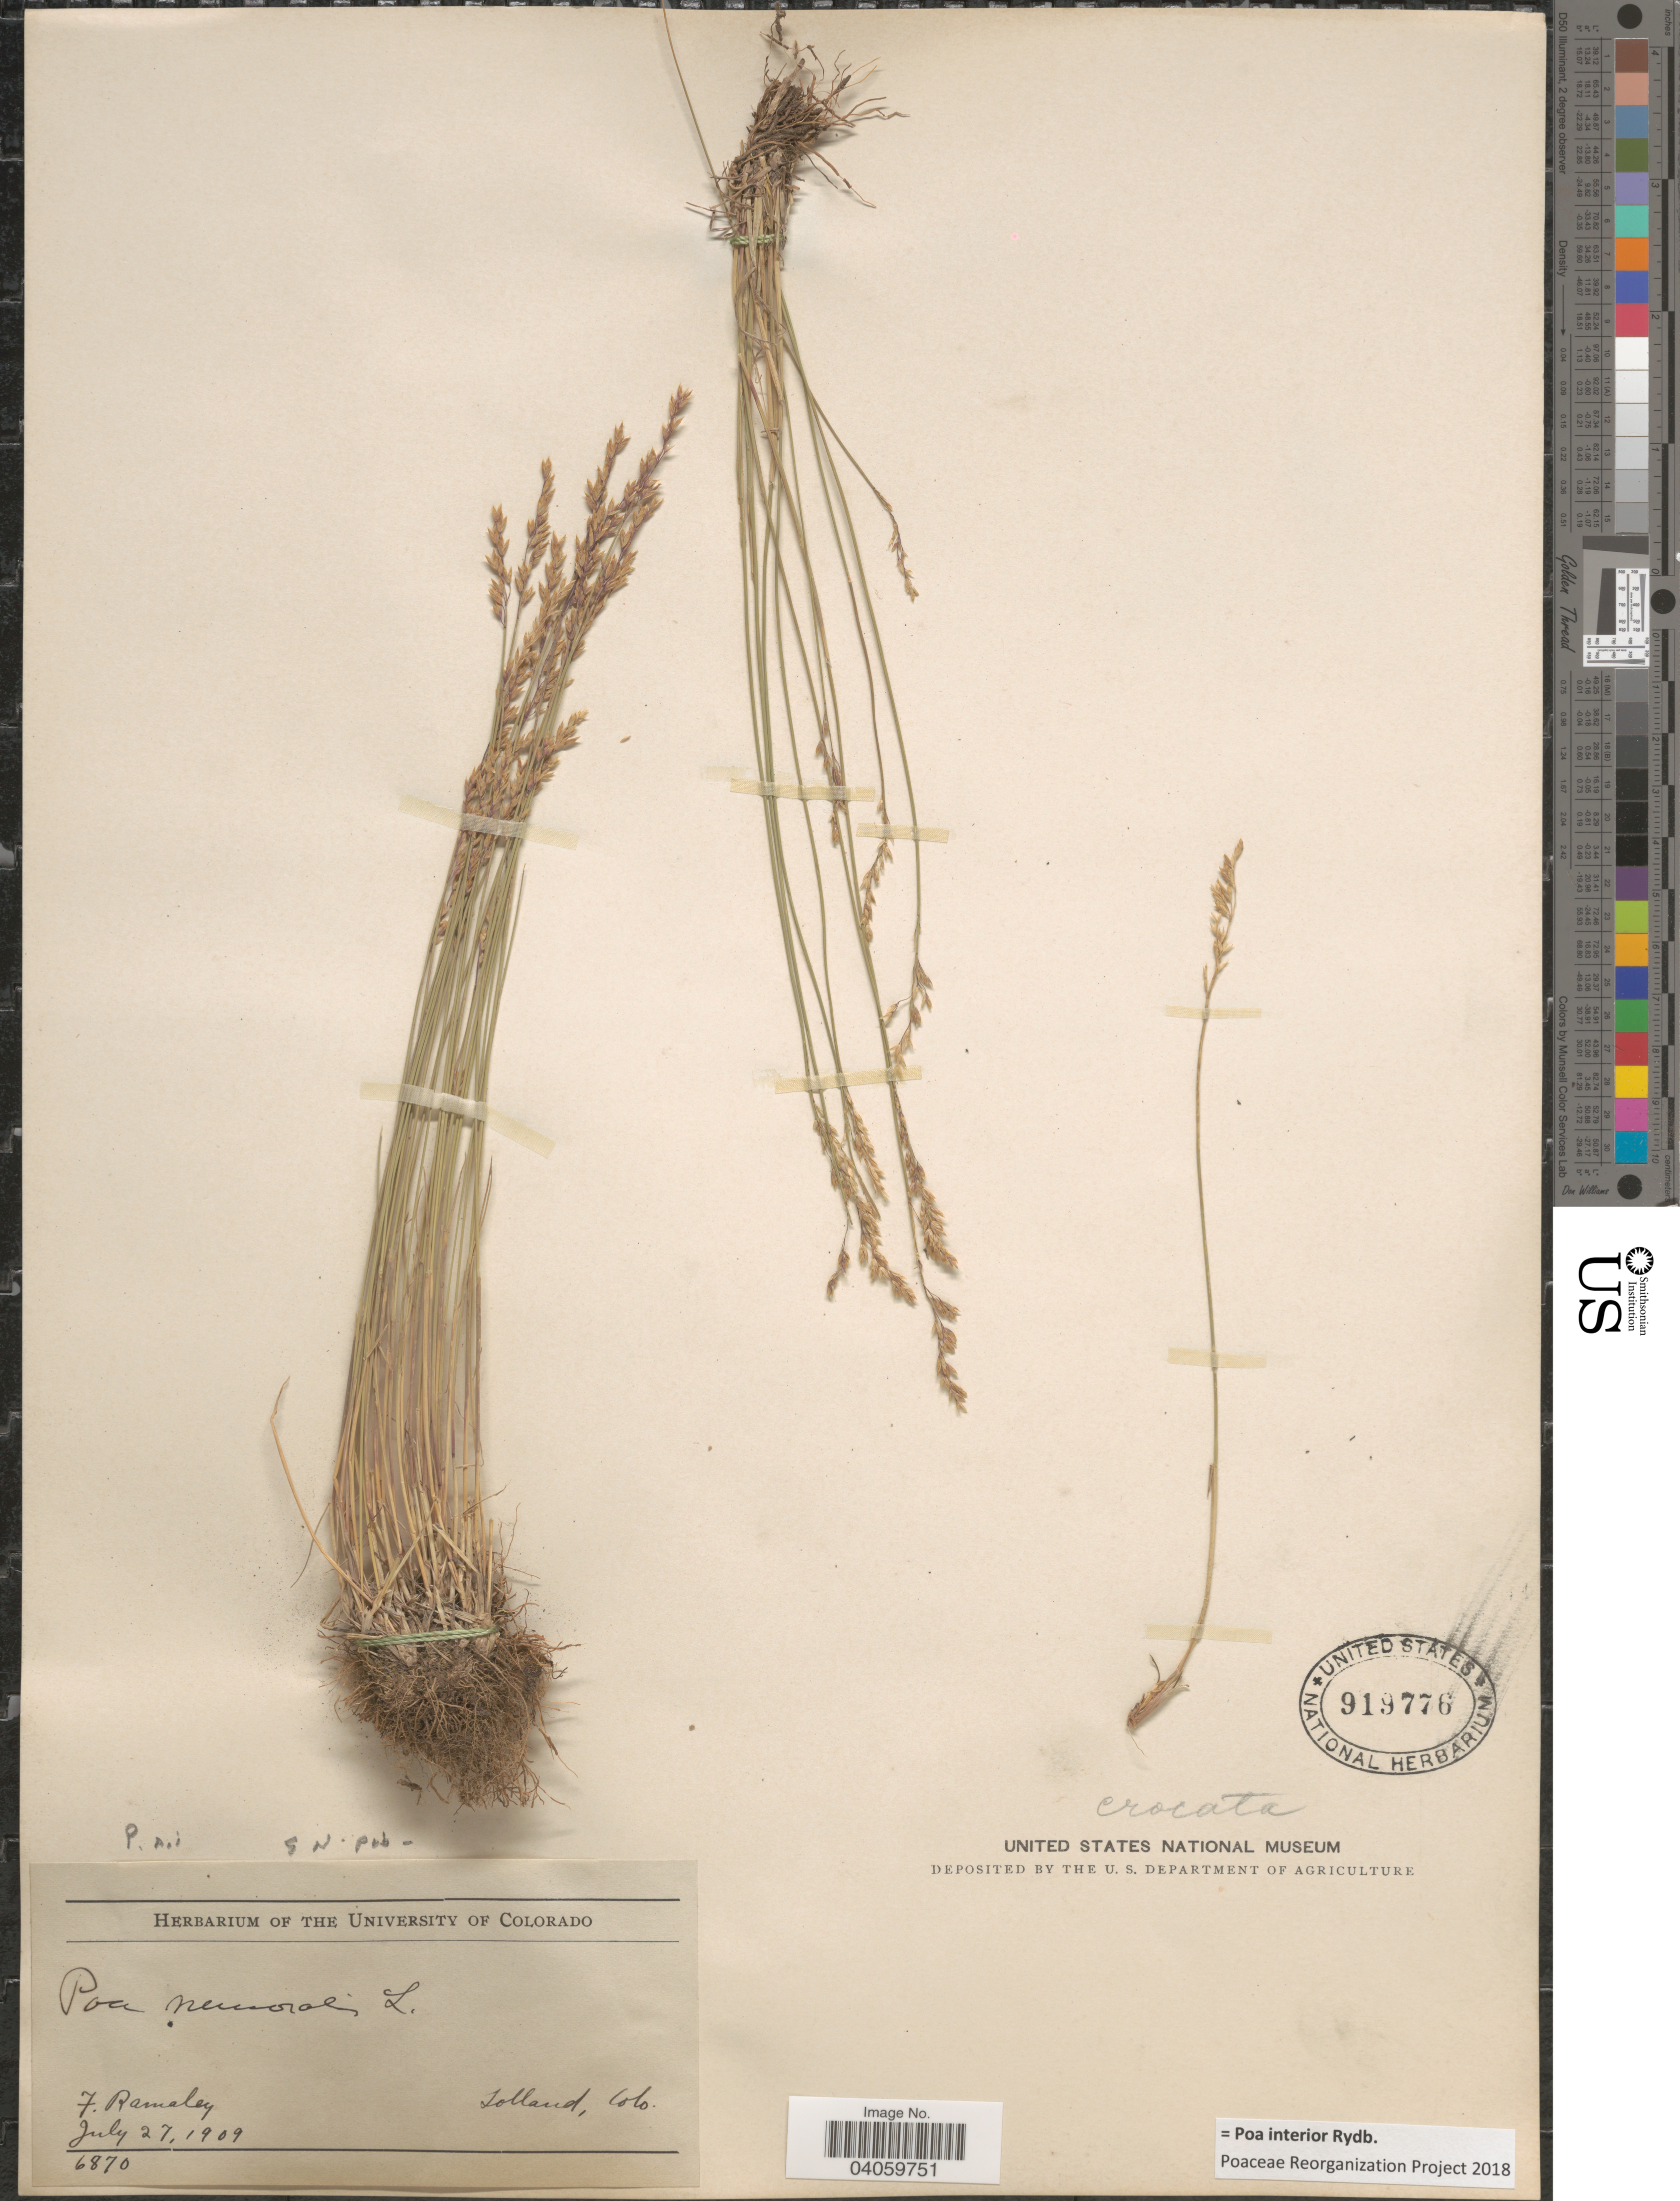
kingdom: Plantae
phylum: Tracheophyta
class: Liliopsida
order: Poales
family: Poaceae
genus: Poa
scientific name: Poa interior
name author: Rydb.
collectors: F. Ramaley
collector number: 6870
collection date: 1909-07-27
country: United States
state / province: Colorado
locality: Tolland.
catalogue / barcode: US 919776